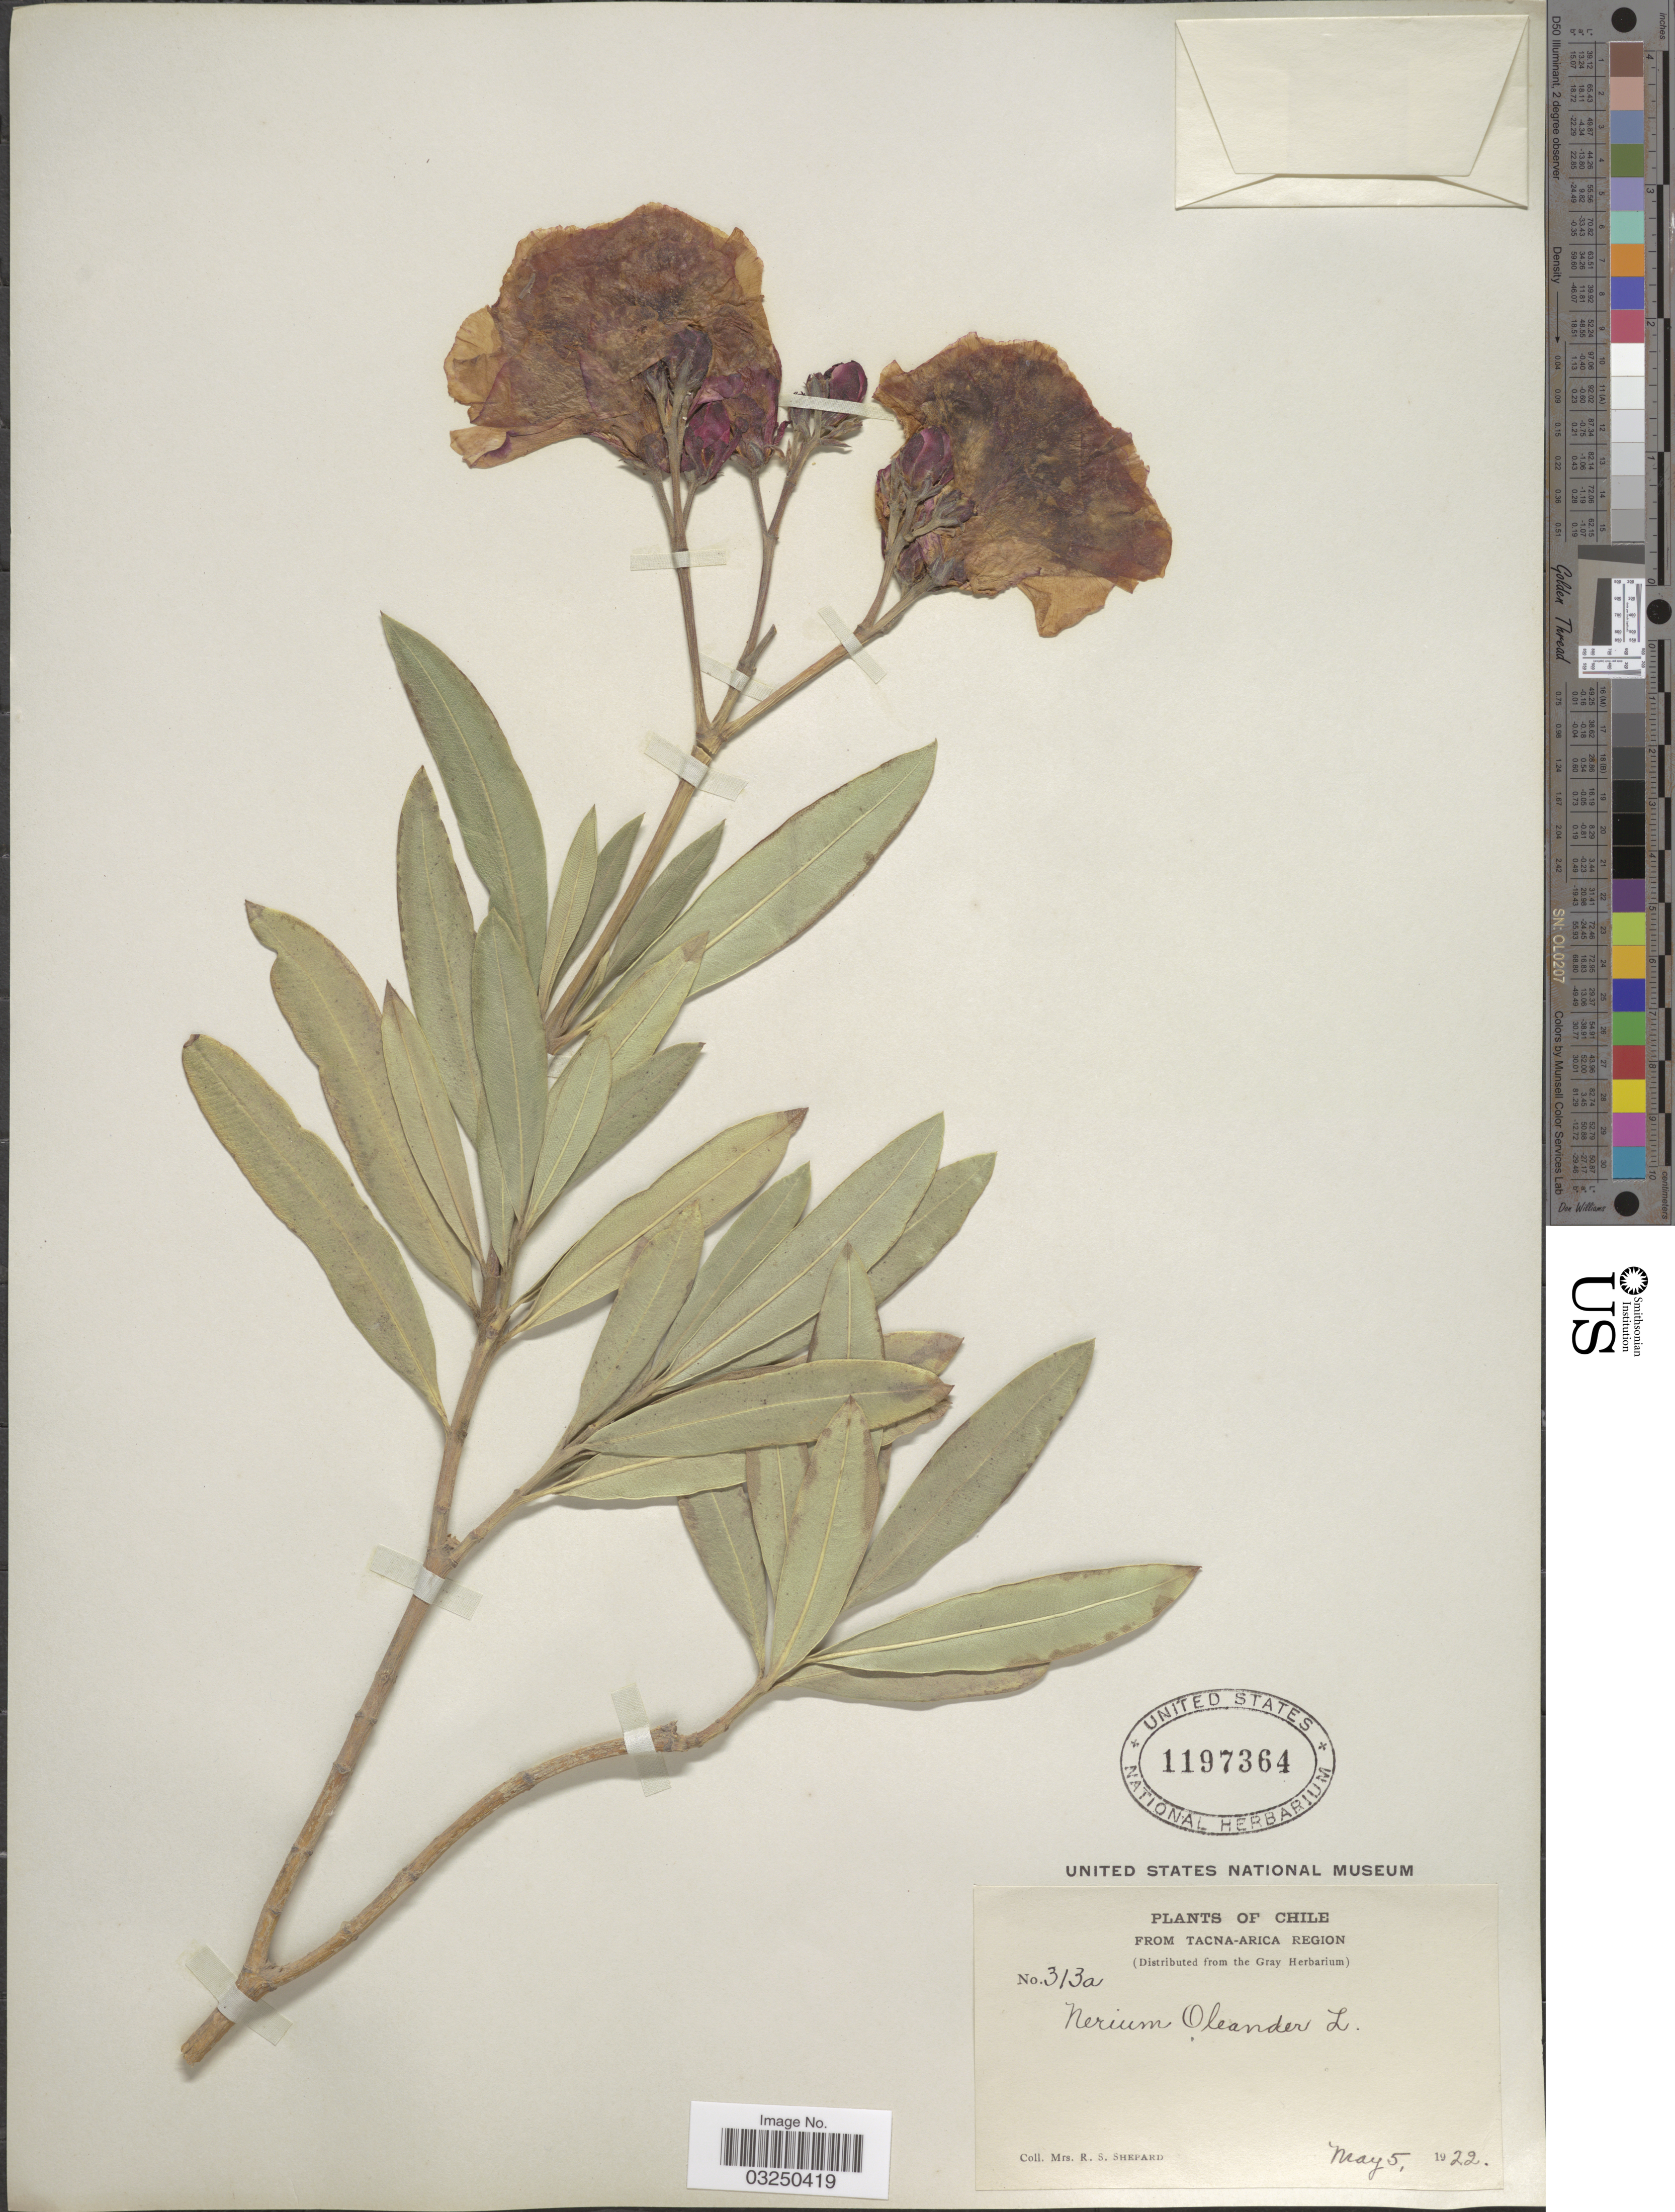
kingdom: Plantae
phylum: Tracheophyta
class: Magnoliopsida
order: Gentianales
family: Apocynaceae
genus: Nerium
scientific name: Nerium oleander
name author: L.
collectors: R. Shepard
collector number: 313a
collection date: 1922-05-05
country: Chile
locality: Tacna-Arica Region.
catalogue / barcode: US 1197364